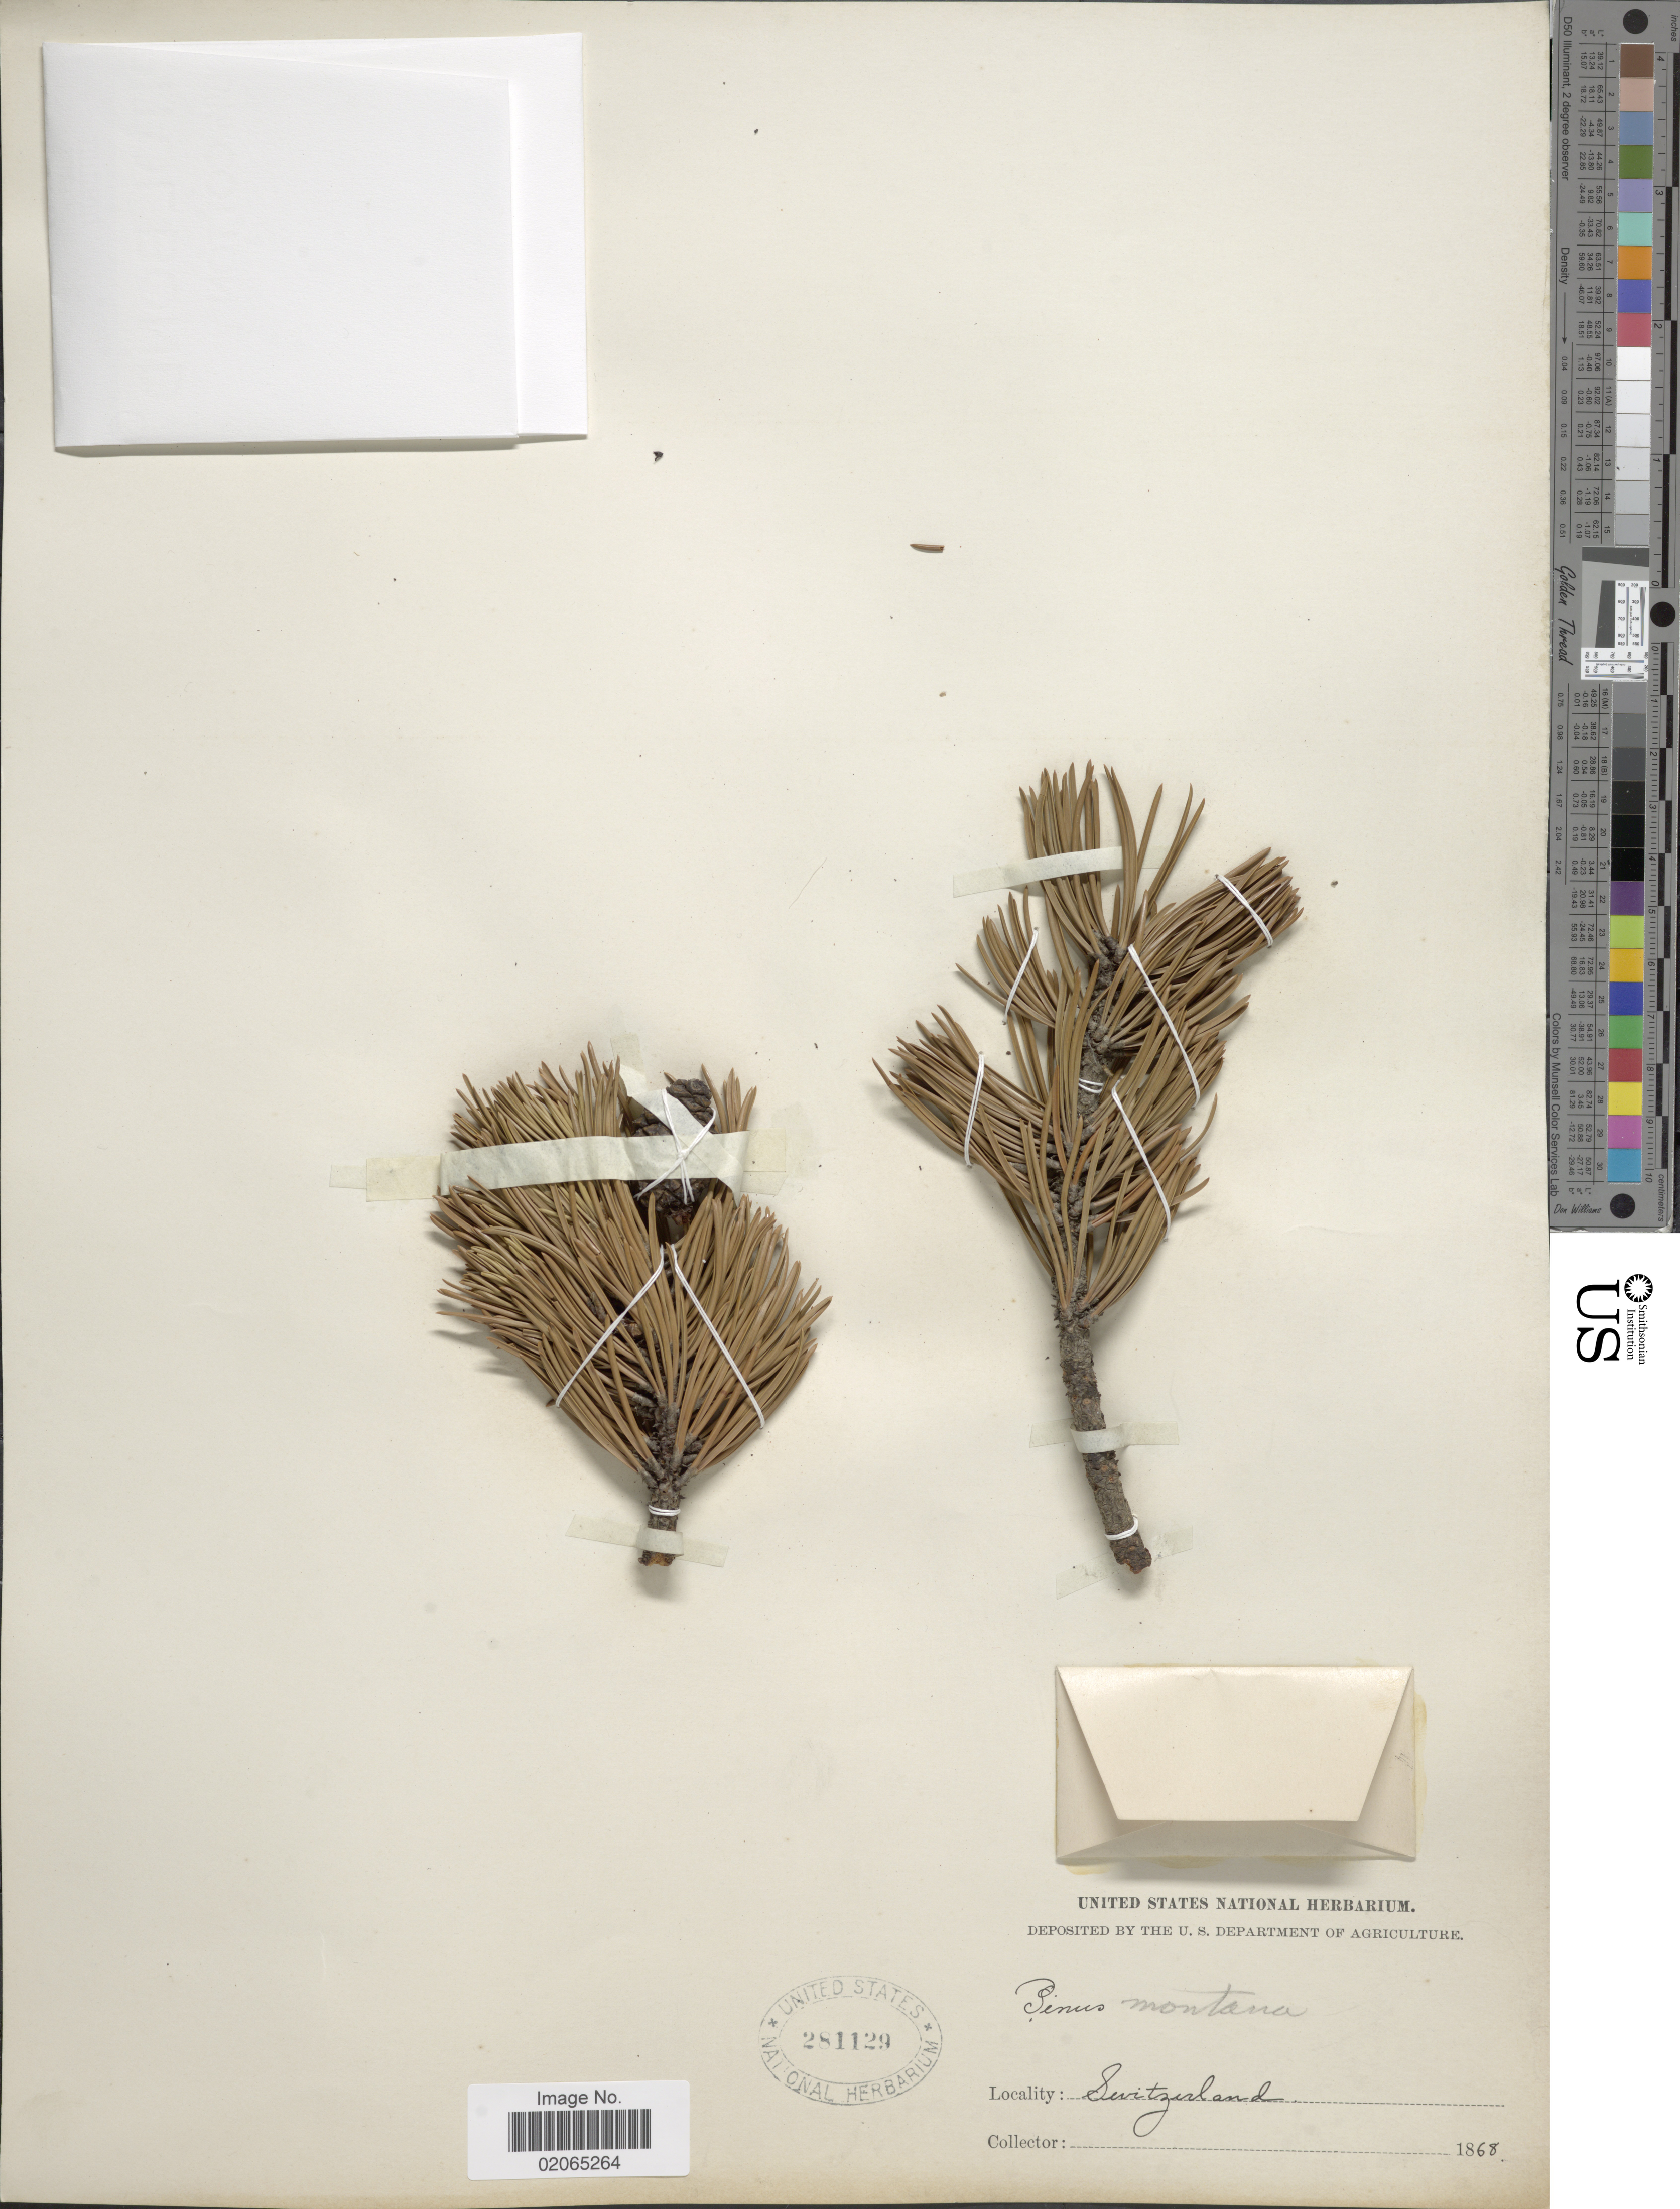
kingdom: Plantae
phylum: Tracheophyta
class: Pinopsida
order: Pinales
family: Pinaceae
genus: Pinus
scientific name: Pinus mugo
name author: Turra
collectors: U.S. National Herbarium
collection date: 1868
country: Switzerland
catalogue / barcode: US 281129